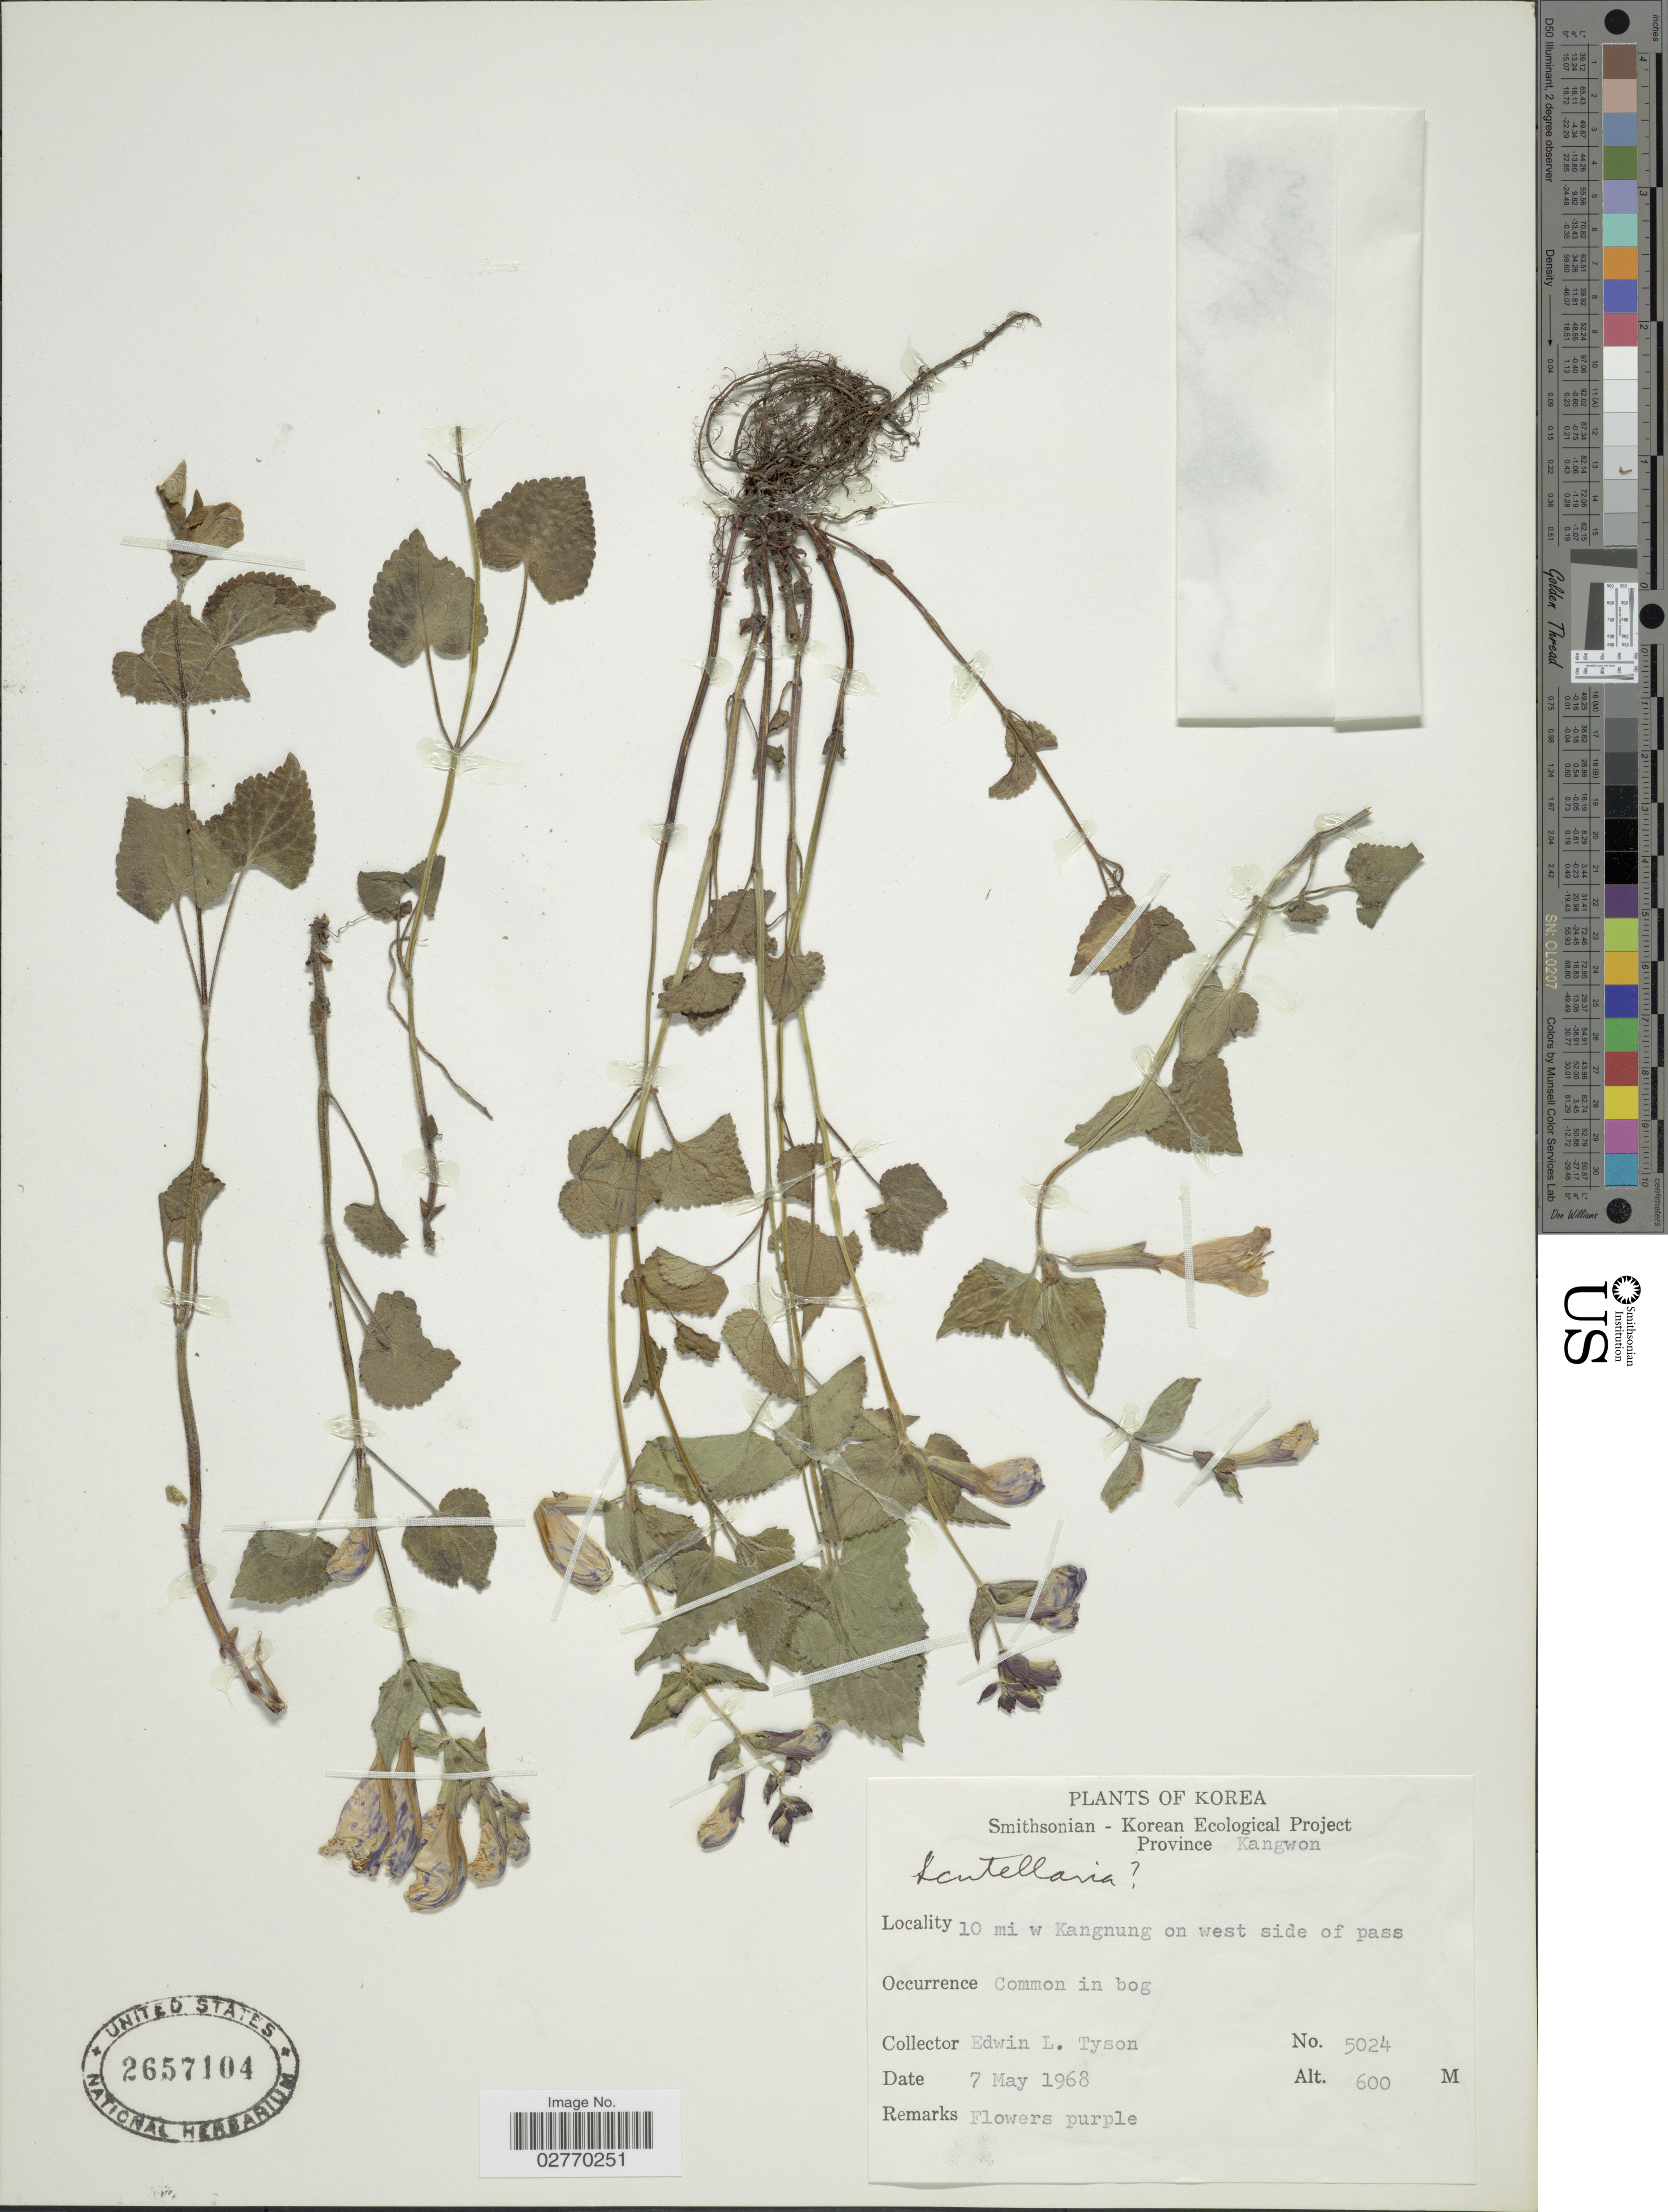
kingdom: Plantae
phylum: Tracheophyta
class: Magnoliopsida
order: Lamiales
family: Lamiaceae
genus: Scutellaria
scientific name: Scutellaria sp.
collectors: E. L. Tyson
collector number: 5024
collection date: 1968-05-07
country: North Korea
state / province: Kangwon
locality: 10 mi w Kangnung on west side of pass.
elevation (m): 600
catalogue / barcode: US 2657104